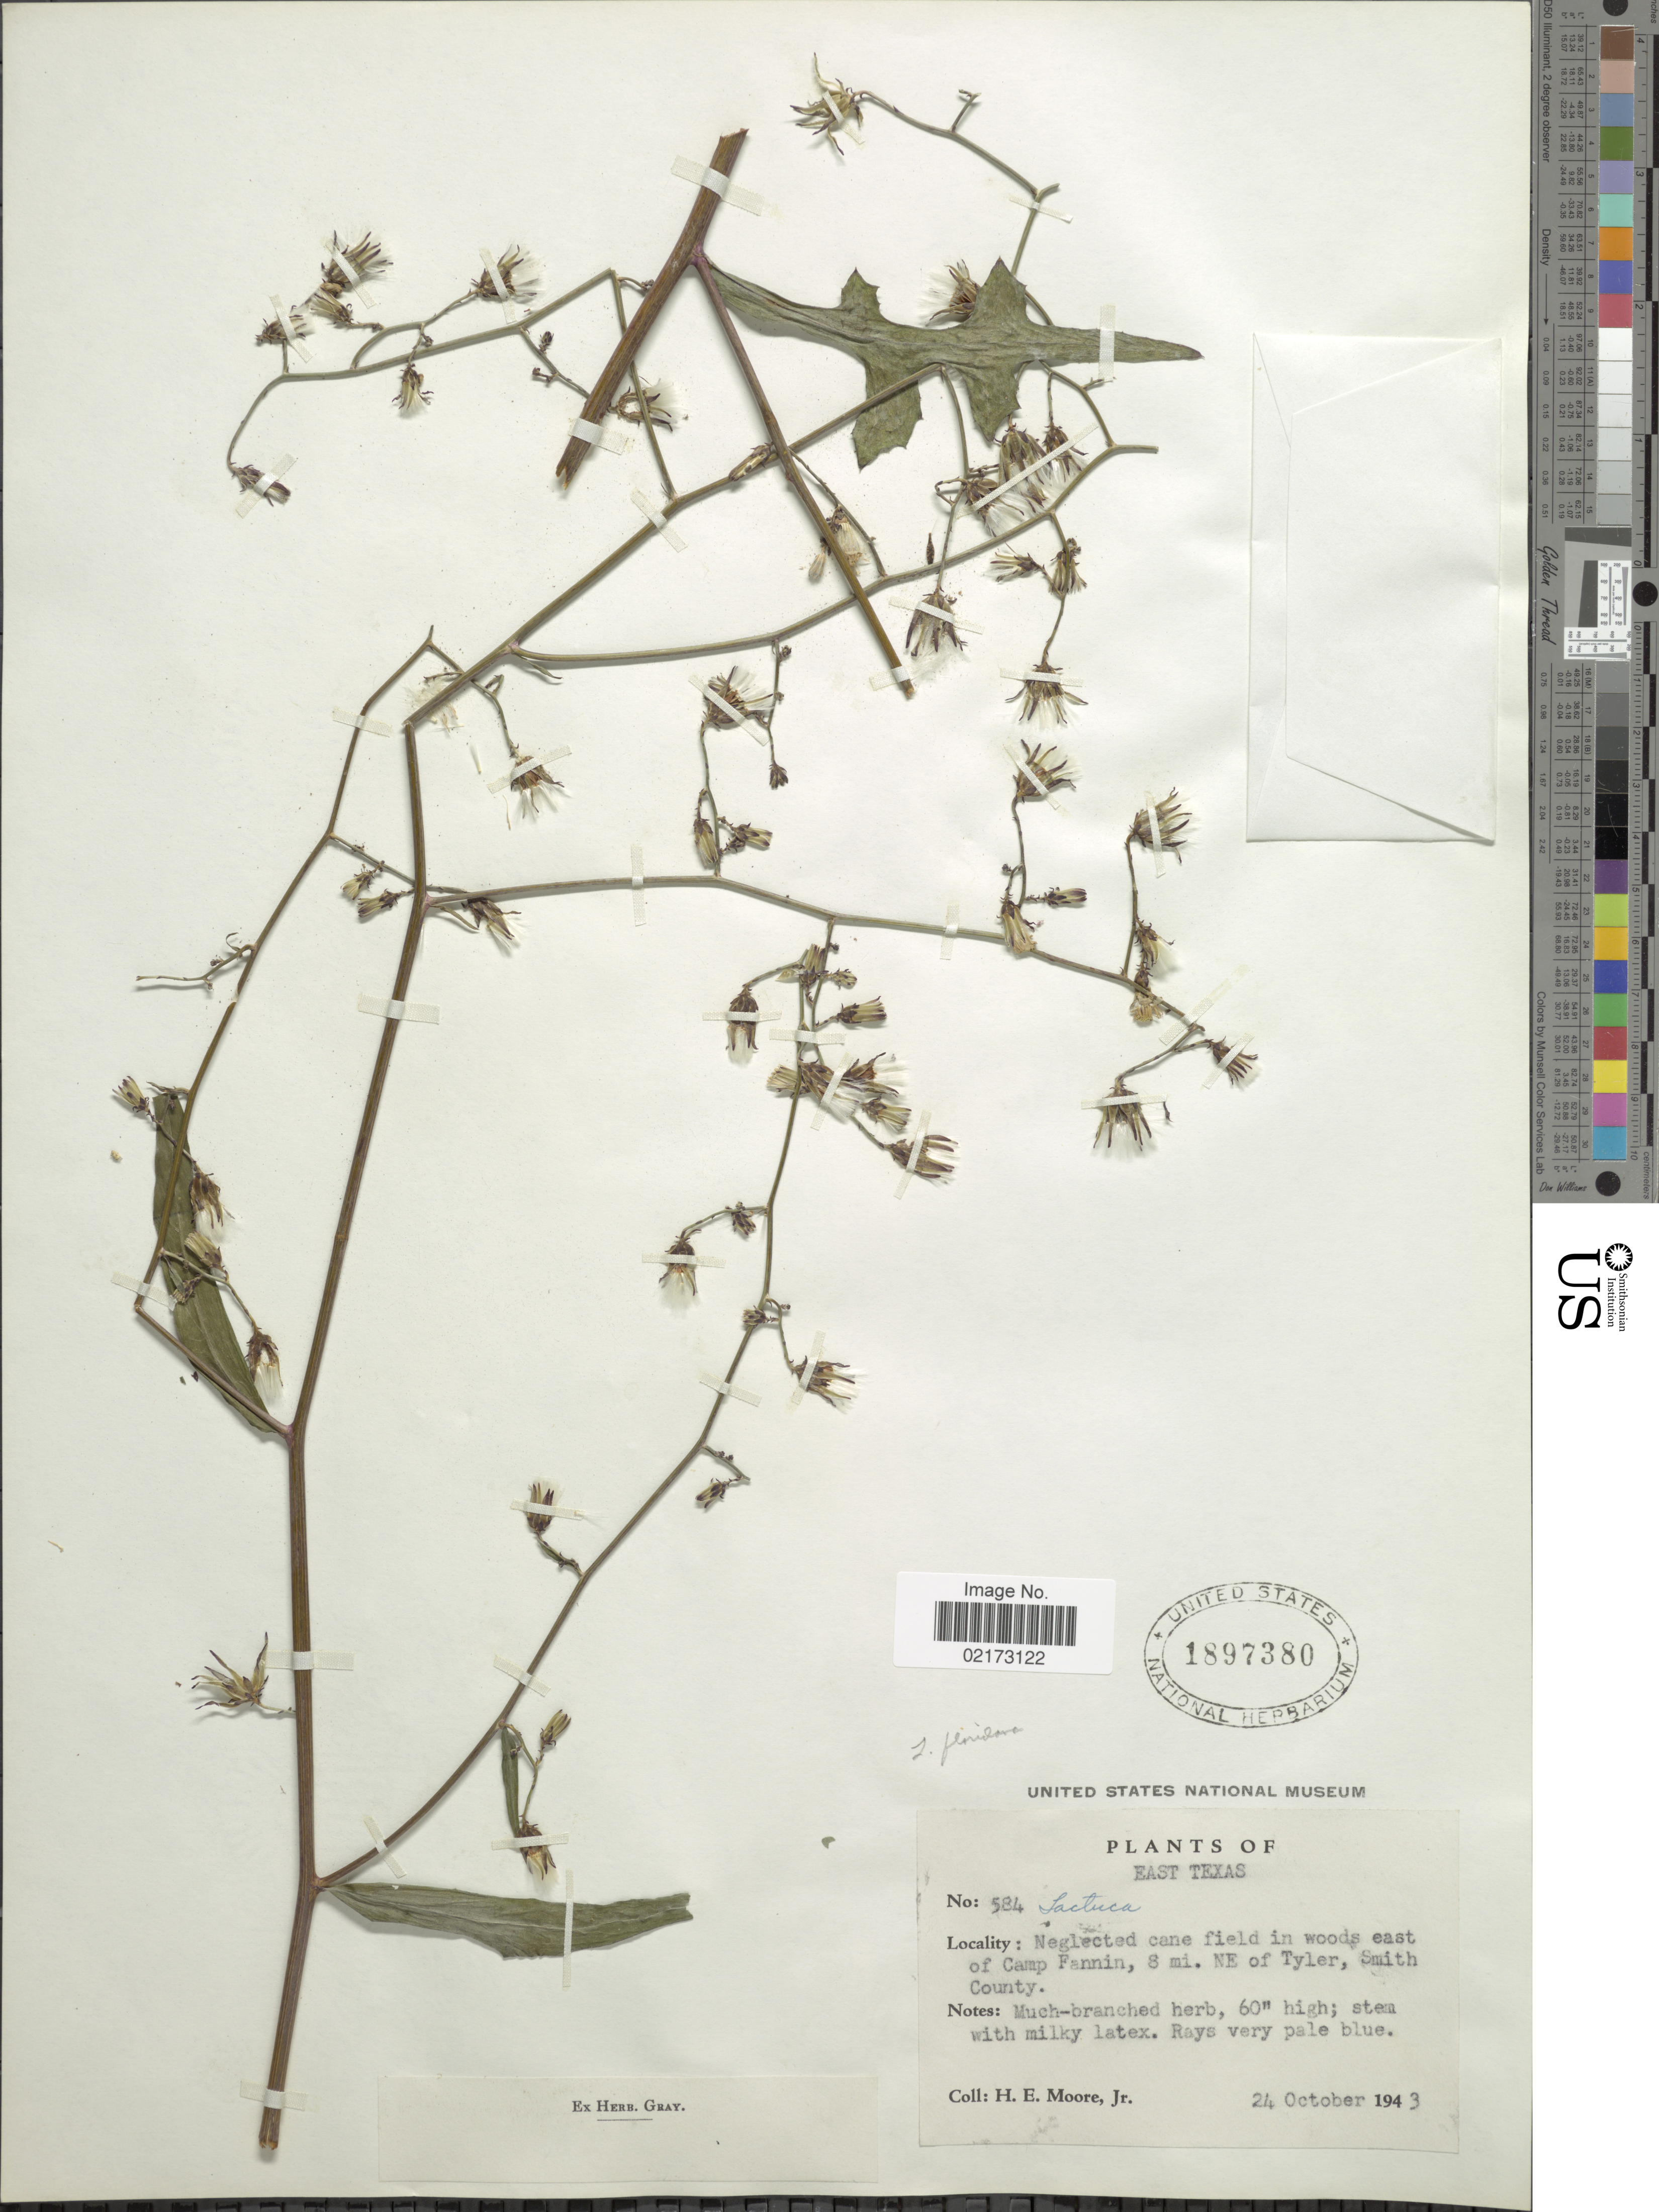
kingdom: Plantae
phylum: Tracheophyta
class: Magnoliopsida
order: Asterales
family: Asteraceae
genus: Lactuca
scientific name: Lactuca floridana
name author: (L.) Gaertn.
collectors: H. Moore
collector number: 584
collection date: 1943-10-24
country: United States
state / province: Texas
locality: East Texas, Neglected cane field in woods east of Camp Fannin, 8 mi. NE of Tyler, smith County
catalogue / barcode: US 1897380